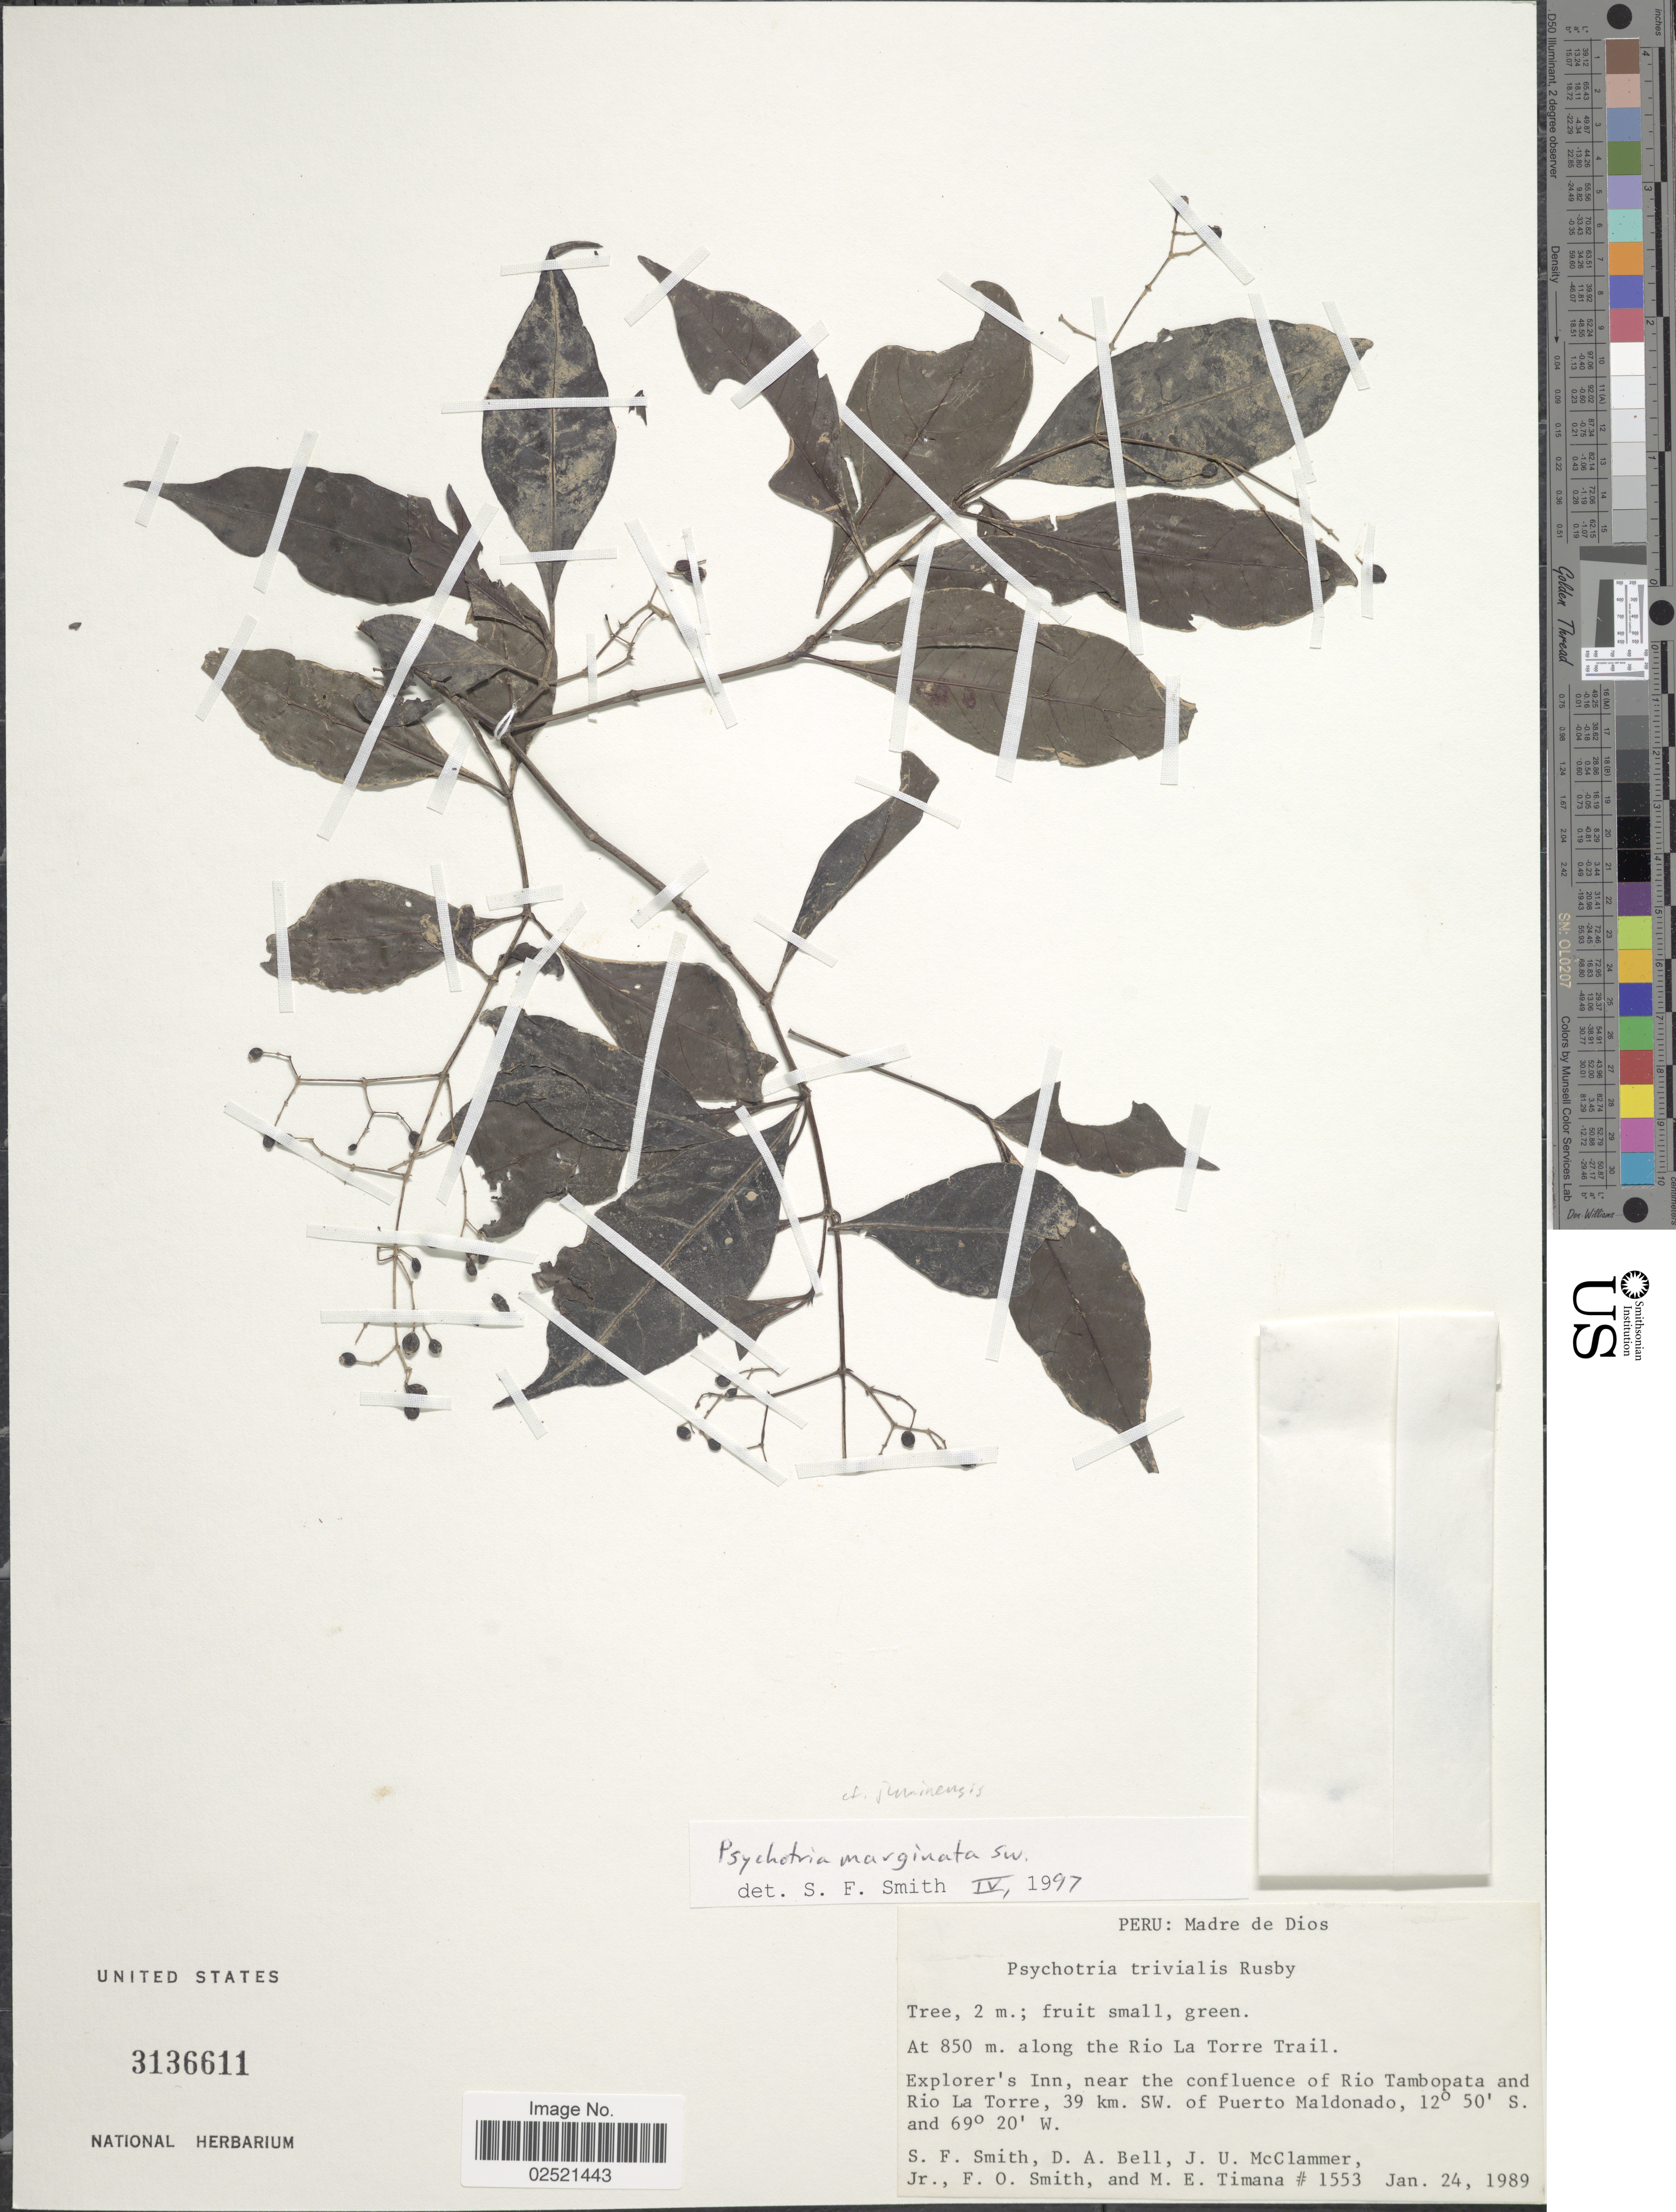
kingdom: Plantae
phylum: Tracheophyta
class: Magnoliopsida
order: Gentianales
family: Rubiaceae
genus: Psychotria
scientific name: Psychotria marginata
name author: Sw.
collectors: S.F. Smith, D. A. Bell, J. McClammer Jr. & F. Smith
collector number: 1553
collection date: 1989-01-24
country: Peru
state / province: Madre de Dios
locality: Along the Rio La Torre Trail, Explorer's Inn, near the confluence of Rio Tambopata and Rio La Torrre, 39 km. SW. of Puerto Maldonado.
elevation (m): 850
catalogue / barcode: US 136611